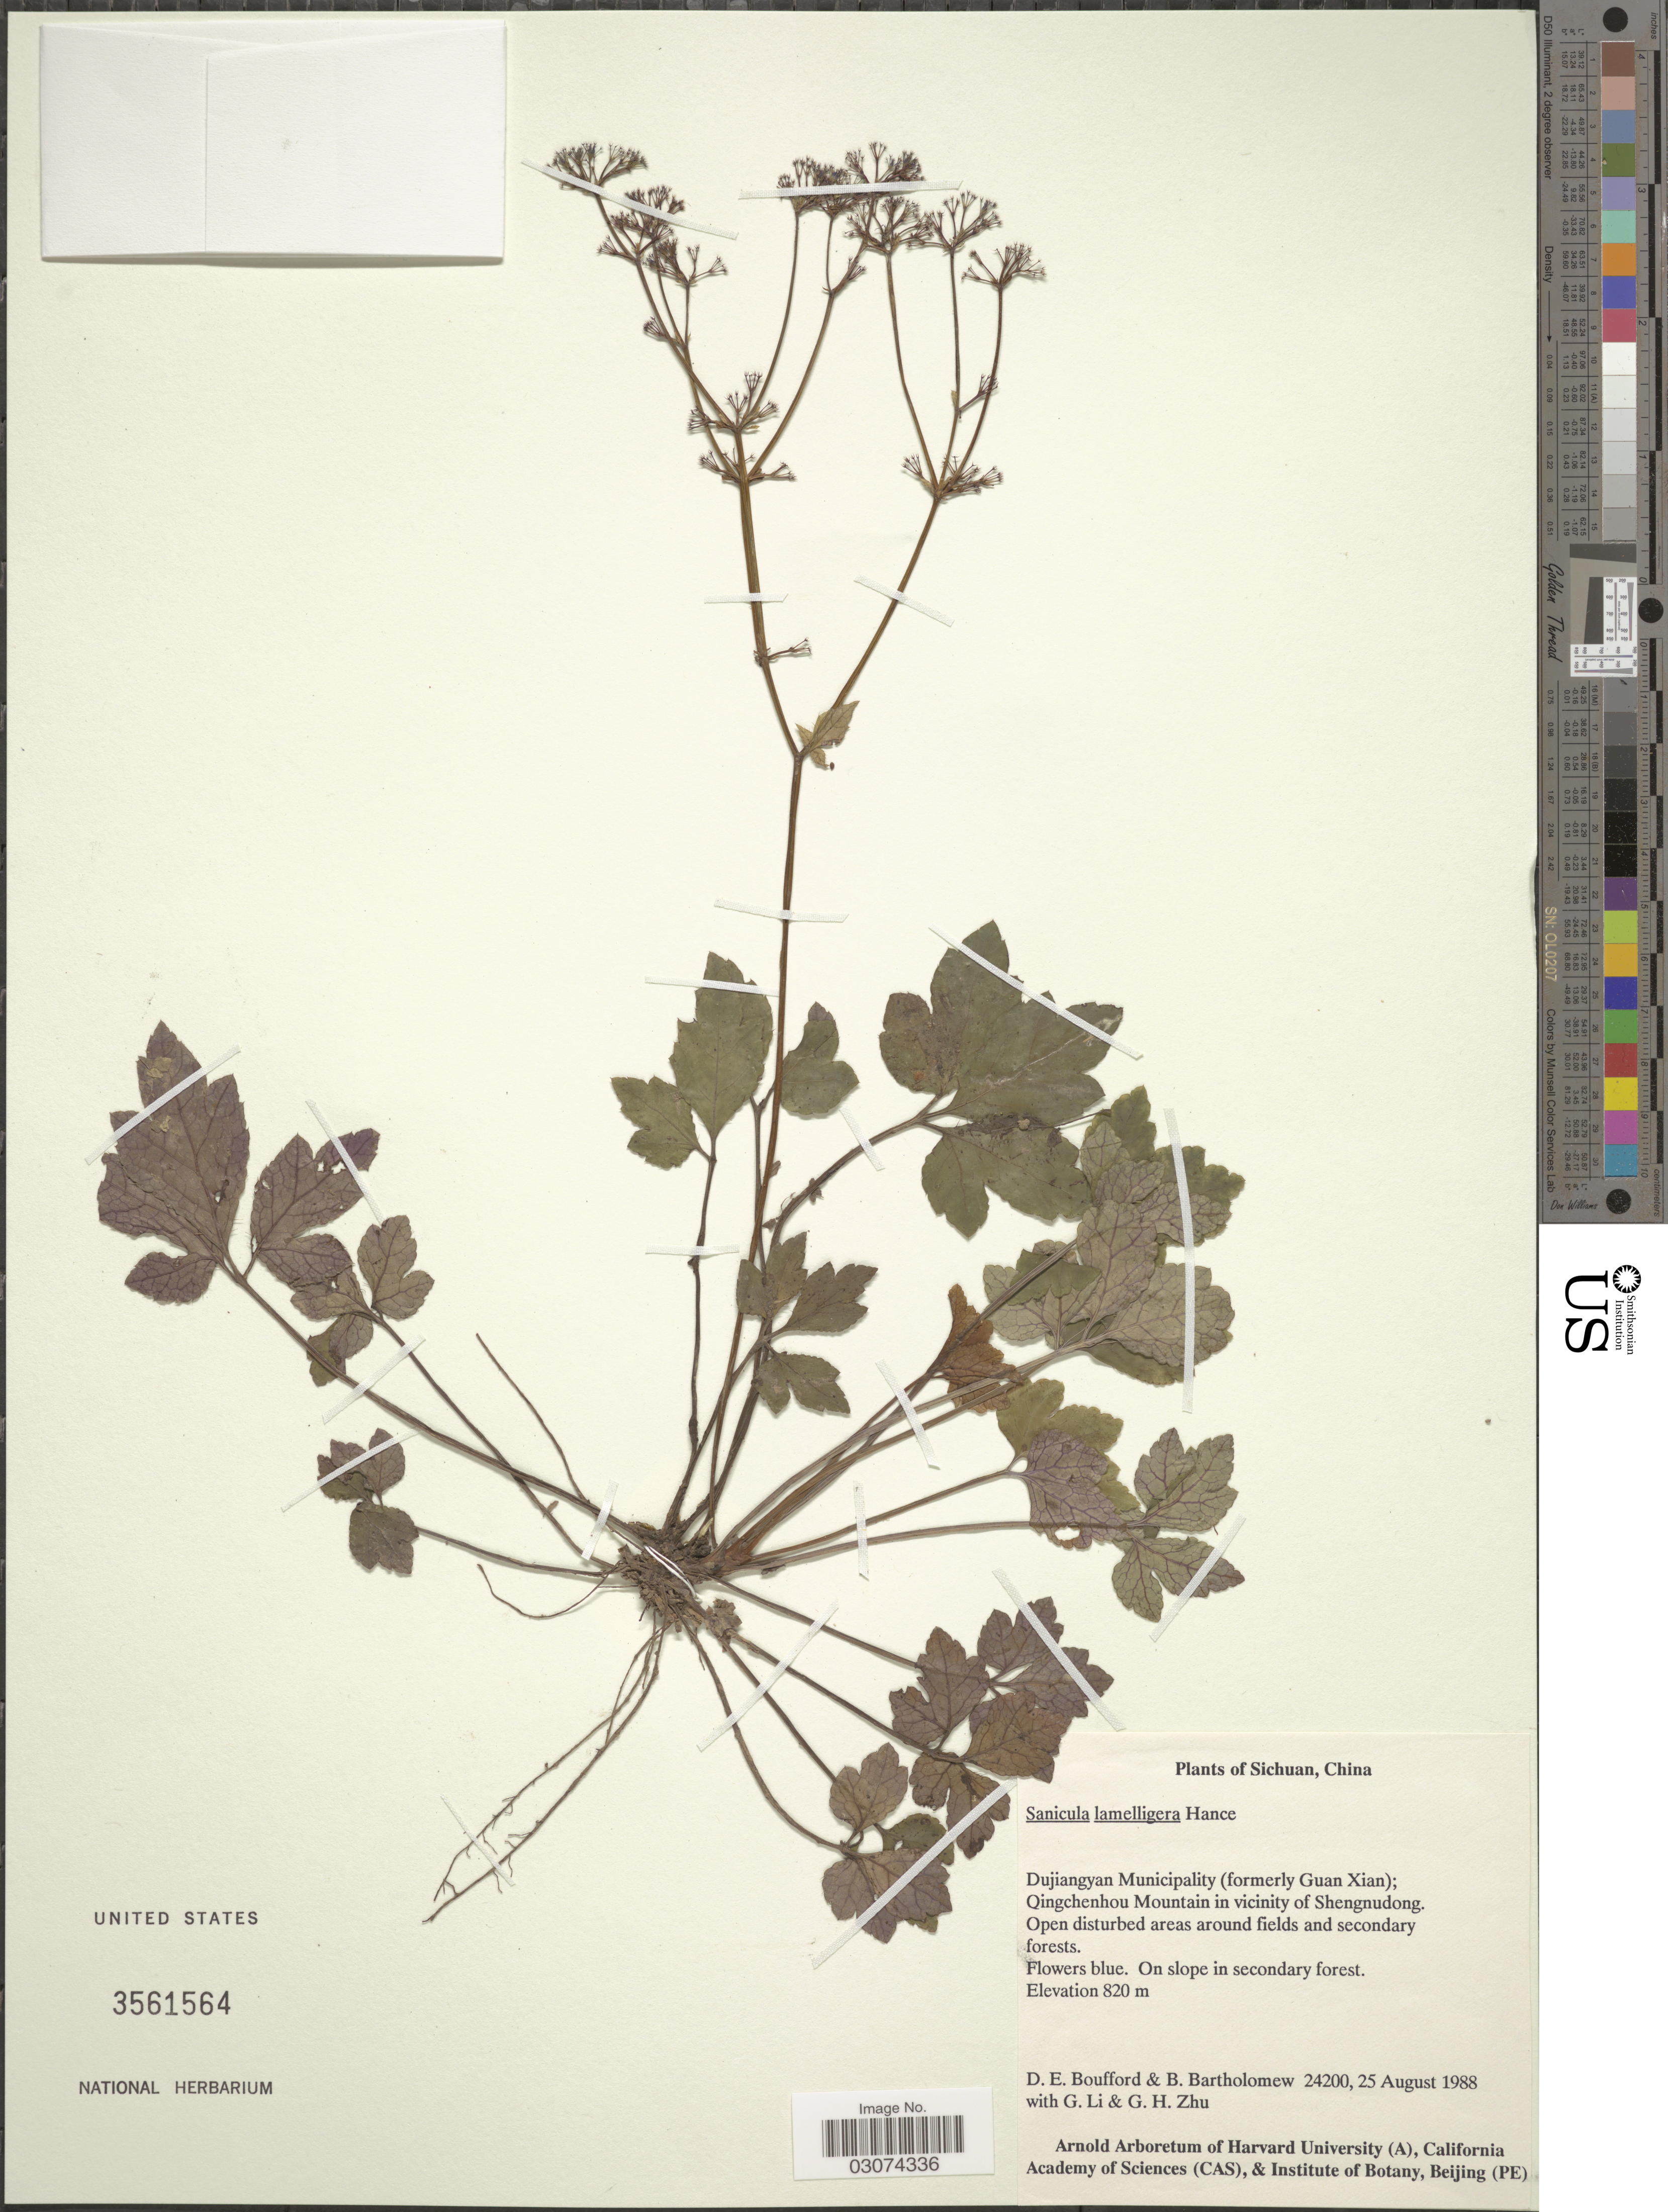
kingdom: Plantae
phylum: Tracheophyta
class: Magnoliopsida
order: Apiales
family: Apiaceae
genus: Sanicula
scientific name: Sanicula lamelligera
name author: Hance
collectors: D. E. Boufford, B. Bartholomew, G. Li & G. H. Zhu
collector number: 24200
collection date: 1988-08-25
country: China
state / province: Sichuan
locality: Dujiangyan Municipality (formerly Guan Xian); Qingchenhou Mountain in vicinity of Shengnudong.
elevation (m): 820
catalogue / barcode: US 3561564